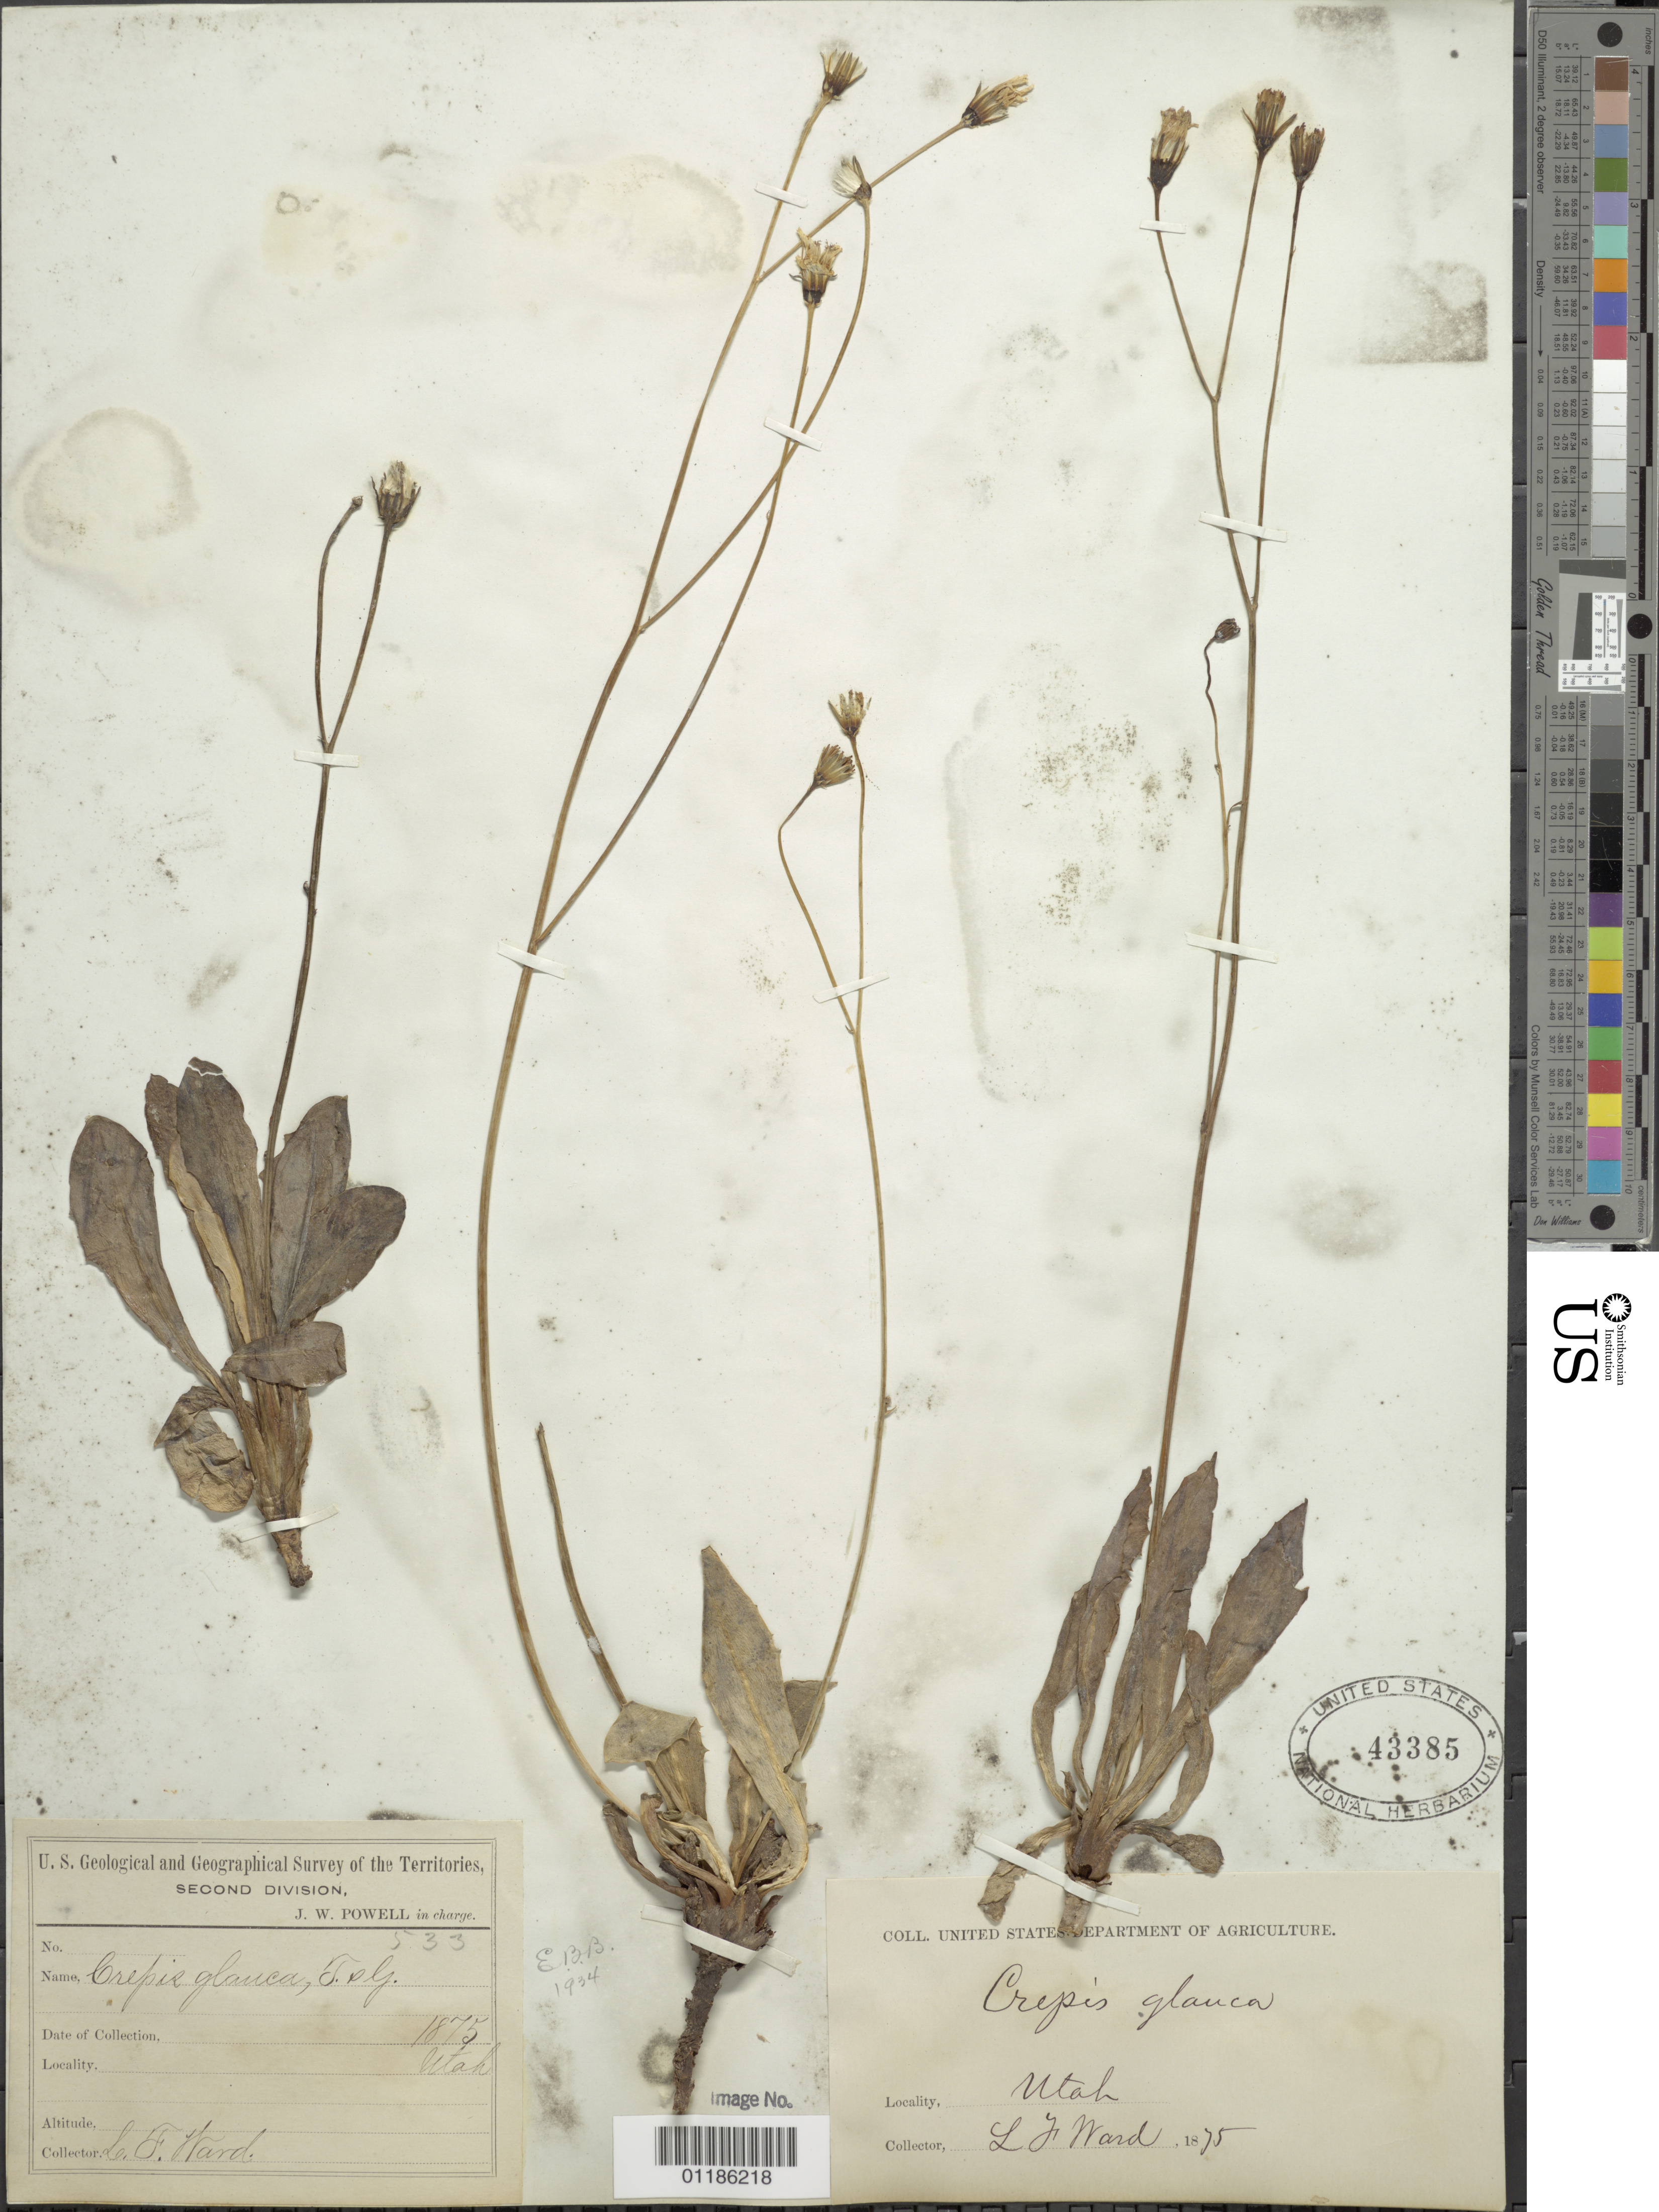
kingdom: Plantae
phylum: Tracheophyta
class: Magnoliopsida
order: Asterales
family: Asteraceae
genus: Askellia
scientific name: Askellia flexuosa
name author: (Ledeb.) W.A. Weber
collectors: L. F. Ward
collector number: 533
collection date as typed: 1875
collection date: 1875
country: United States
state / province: Utah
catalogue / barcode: US 43385